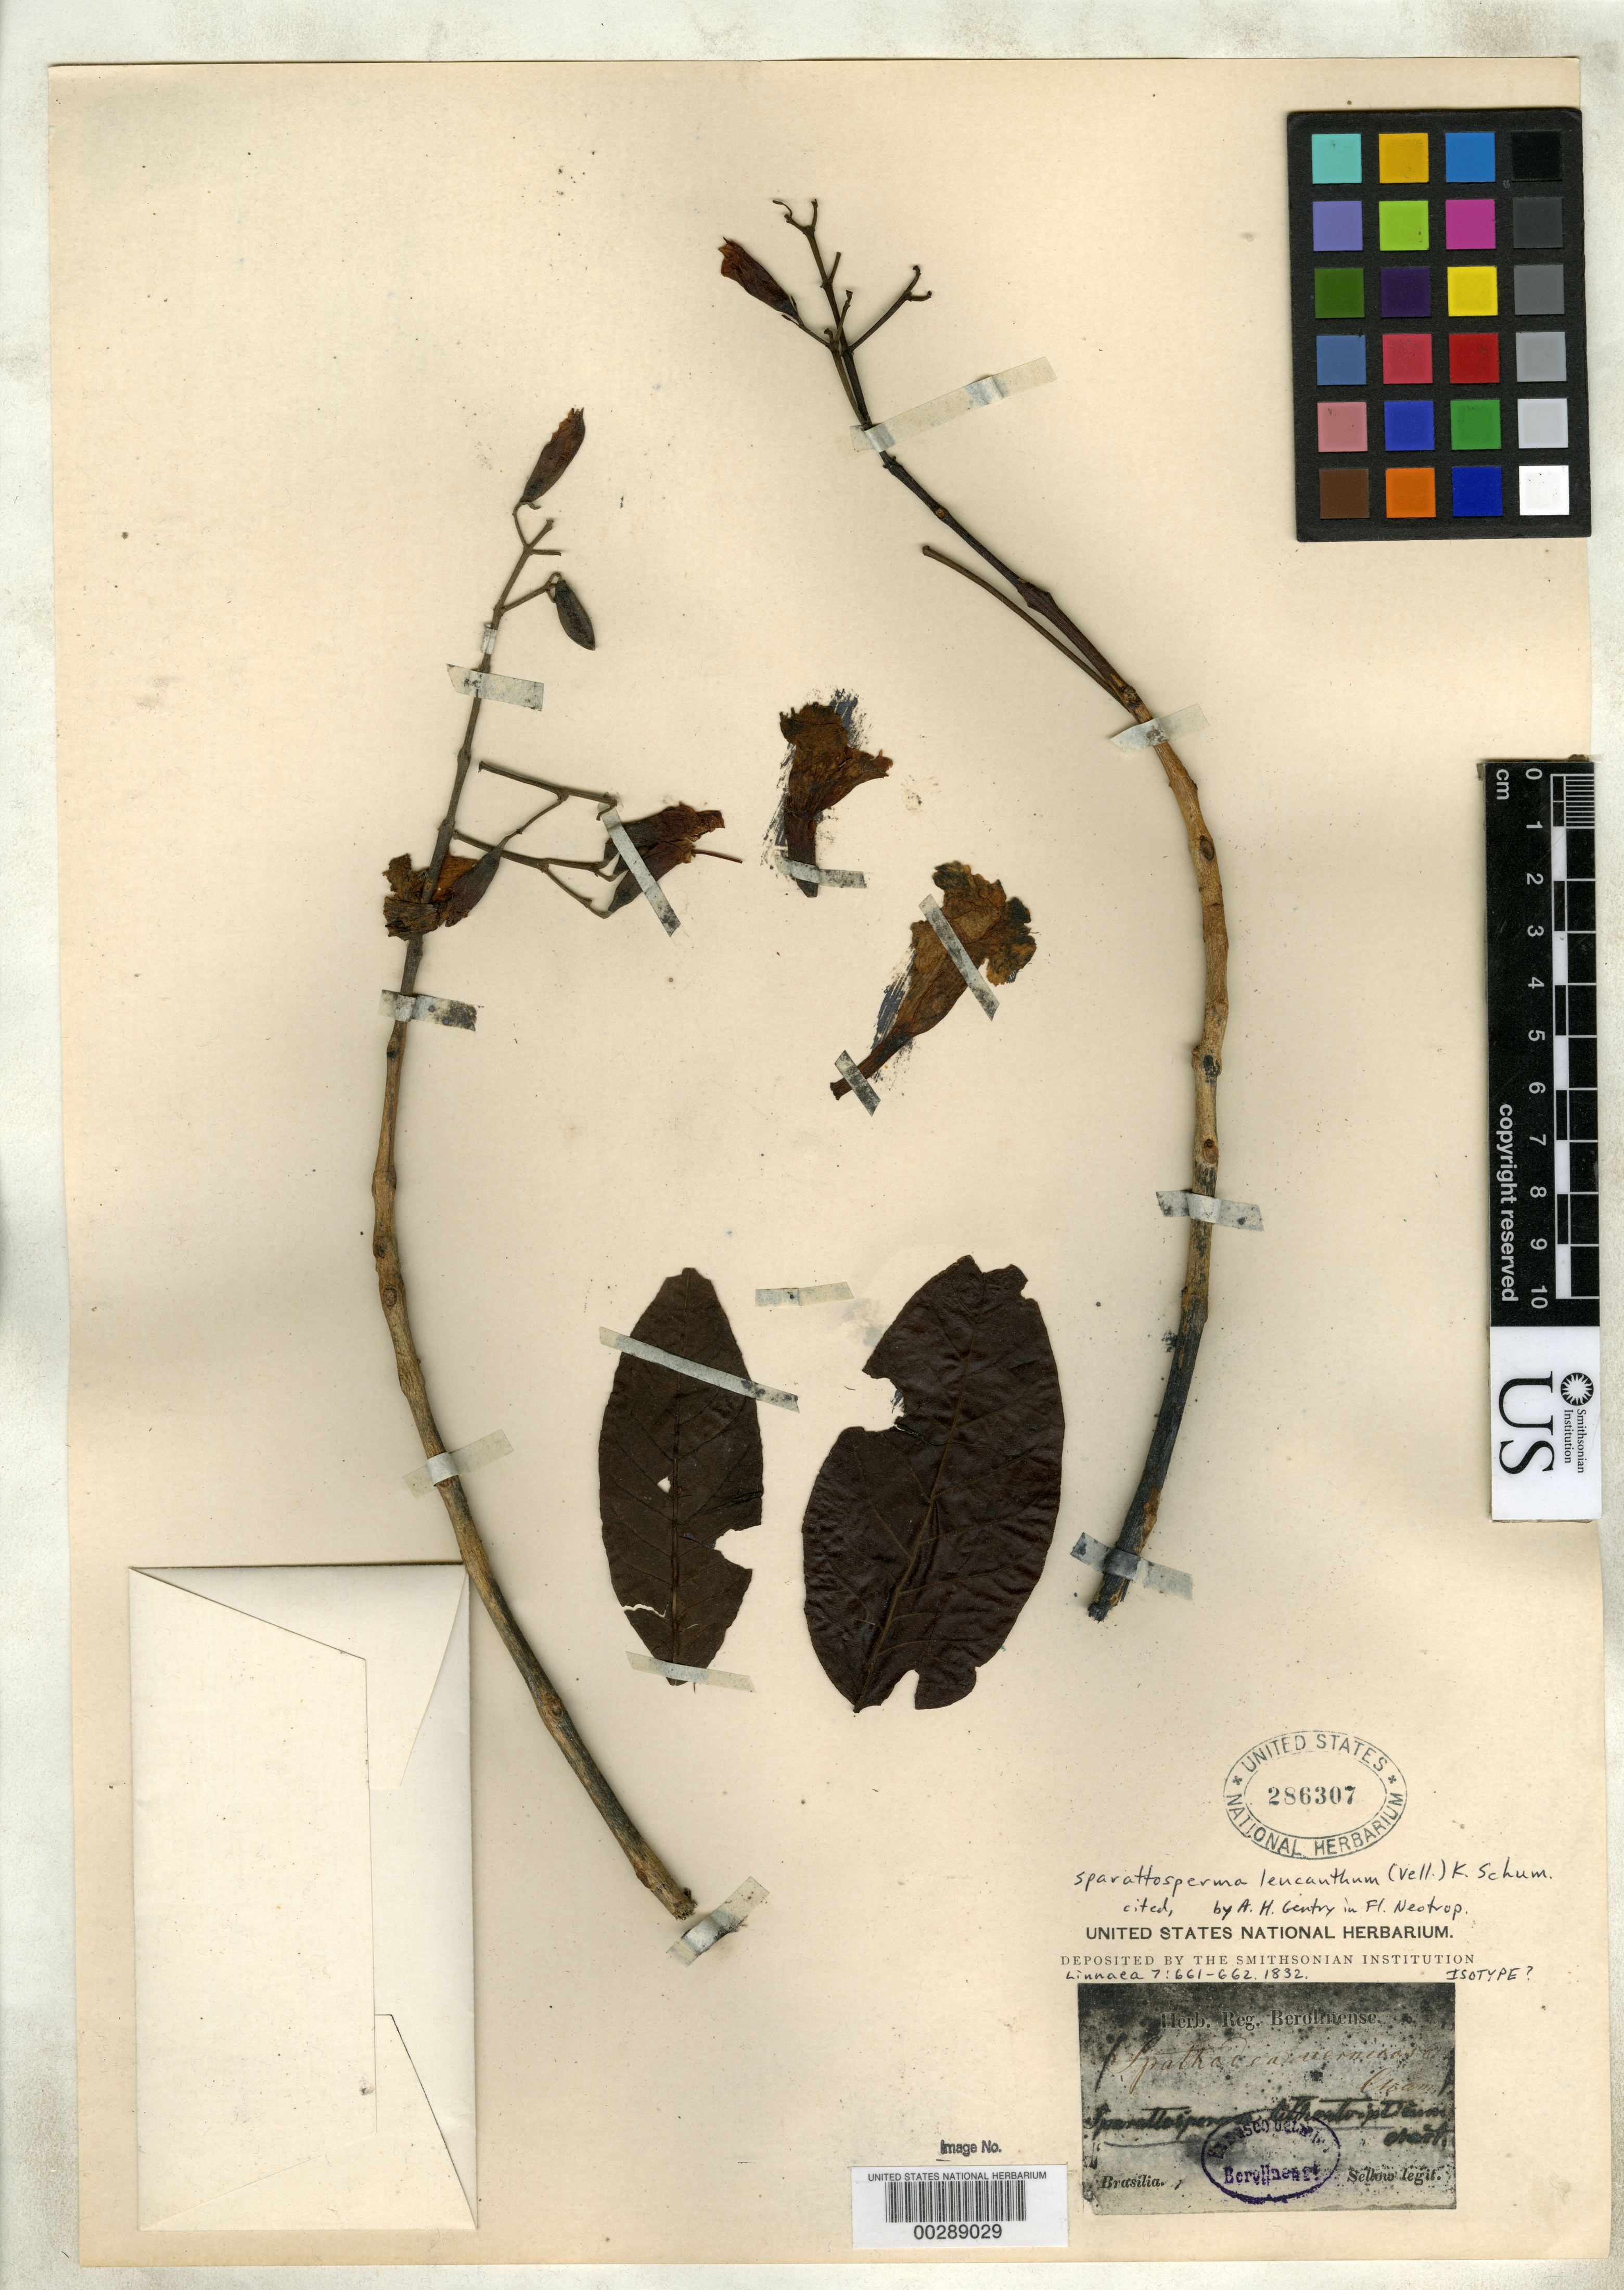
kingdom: Plantae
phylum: Tracheophyta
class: Magnoliopsida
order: Lamiales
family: Bignoniaceae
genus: Sparattosperma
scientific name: Sparattosperma vernicosa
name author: Cham.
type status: Isotype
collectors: F. Sellow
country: Brazil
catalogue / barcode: US 286307